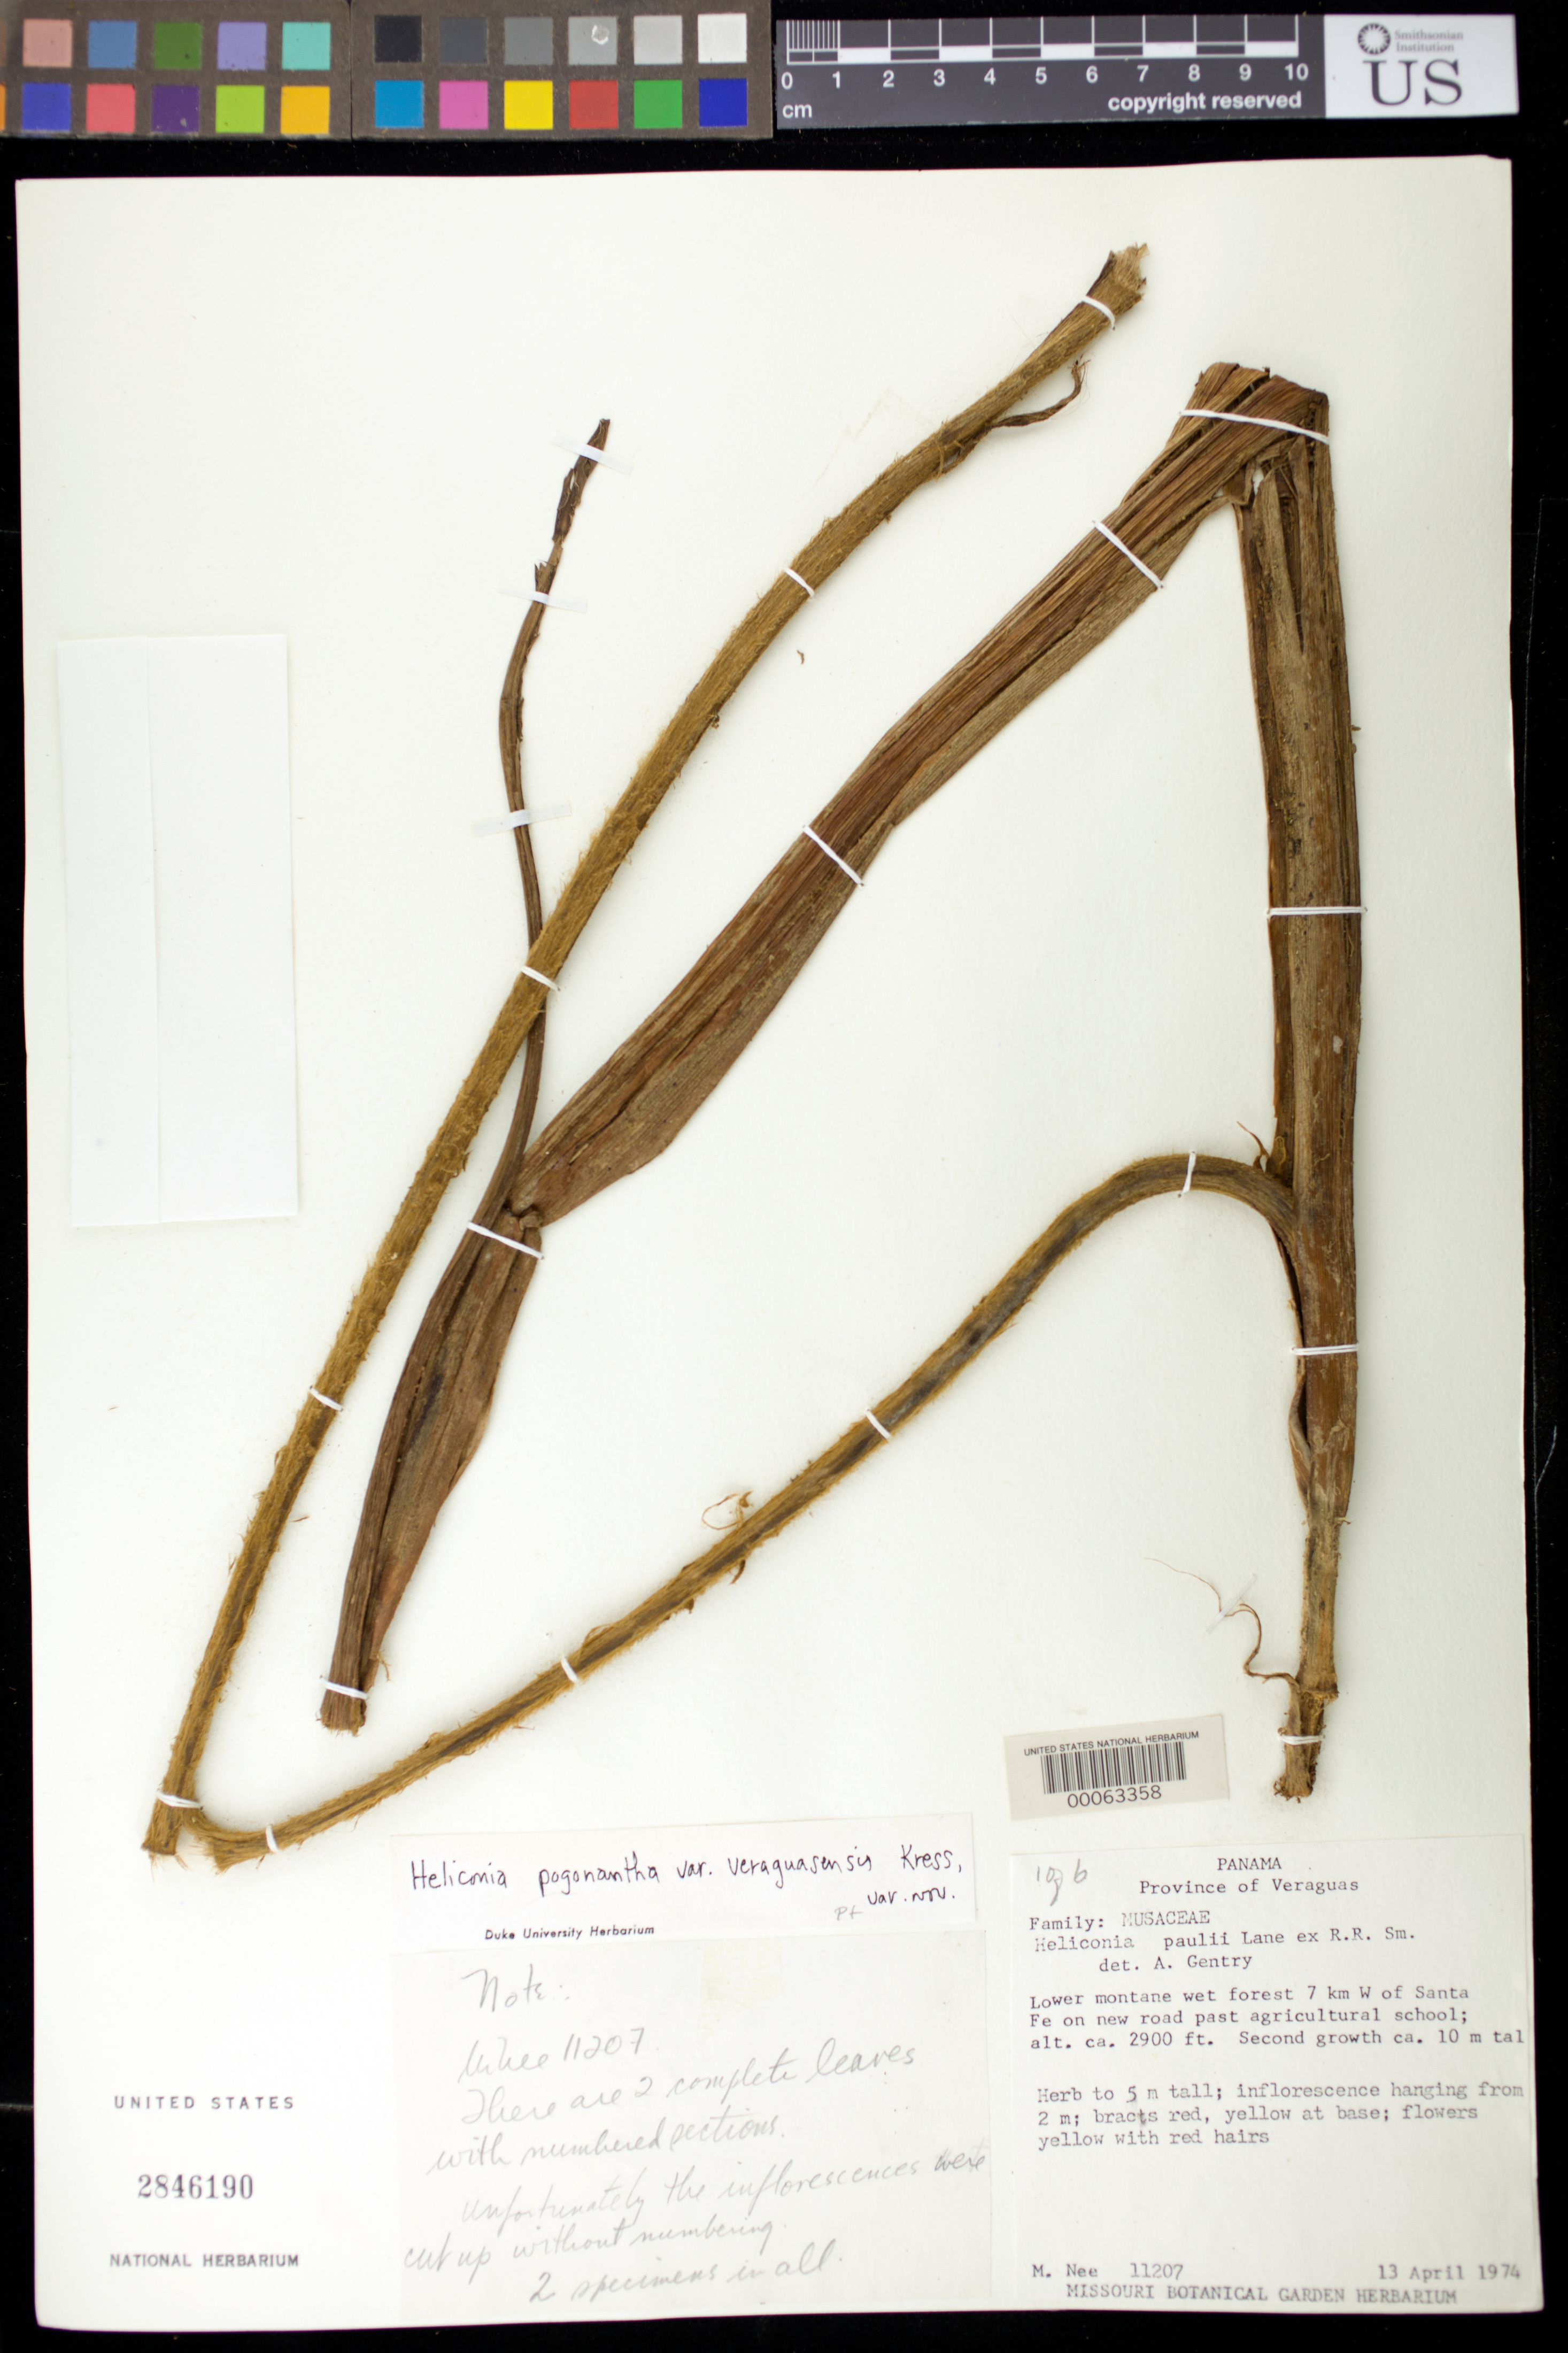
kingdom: Plantae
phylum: Tracheophyta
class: Liliopsida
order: Zingiberales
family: Heliconiaceae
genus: Heliconia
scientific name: Heliconia pogonantha var. veraguasensis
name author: W.J. Kress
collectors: M. Nee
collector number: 11207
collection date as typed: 13 Apr 1974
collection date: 1974-04-13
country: Panama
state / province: Veraguas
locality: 6-7 km W of Santa Fe on new road past Agriculture School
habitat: Lower montane wet forest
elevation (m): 884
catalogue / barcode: US 2846190